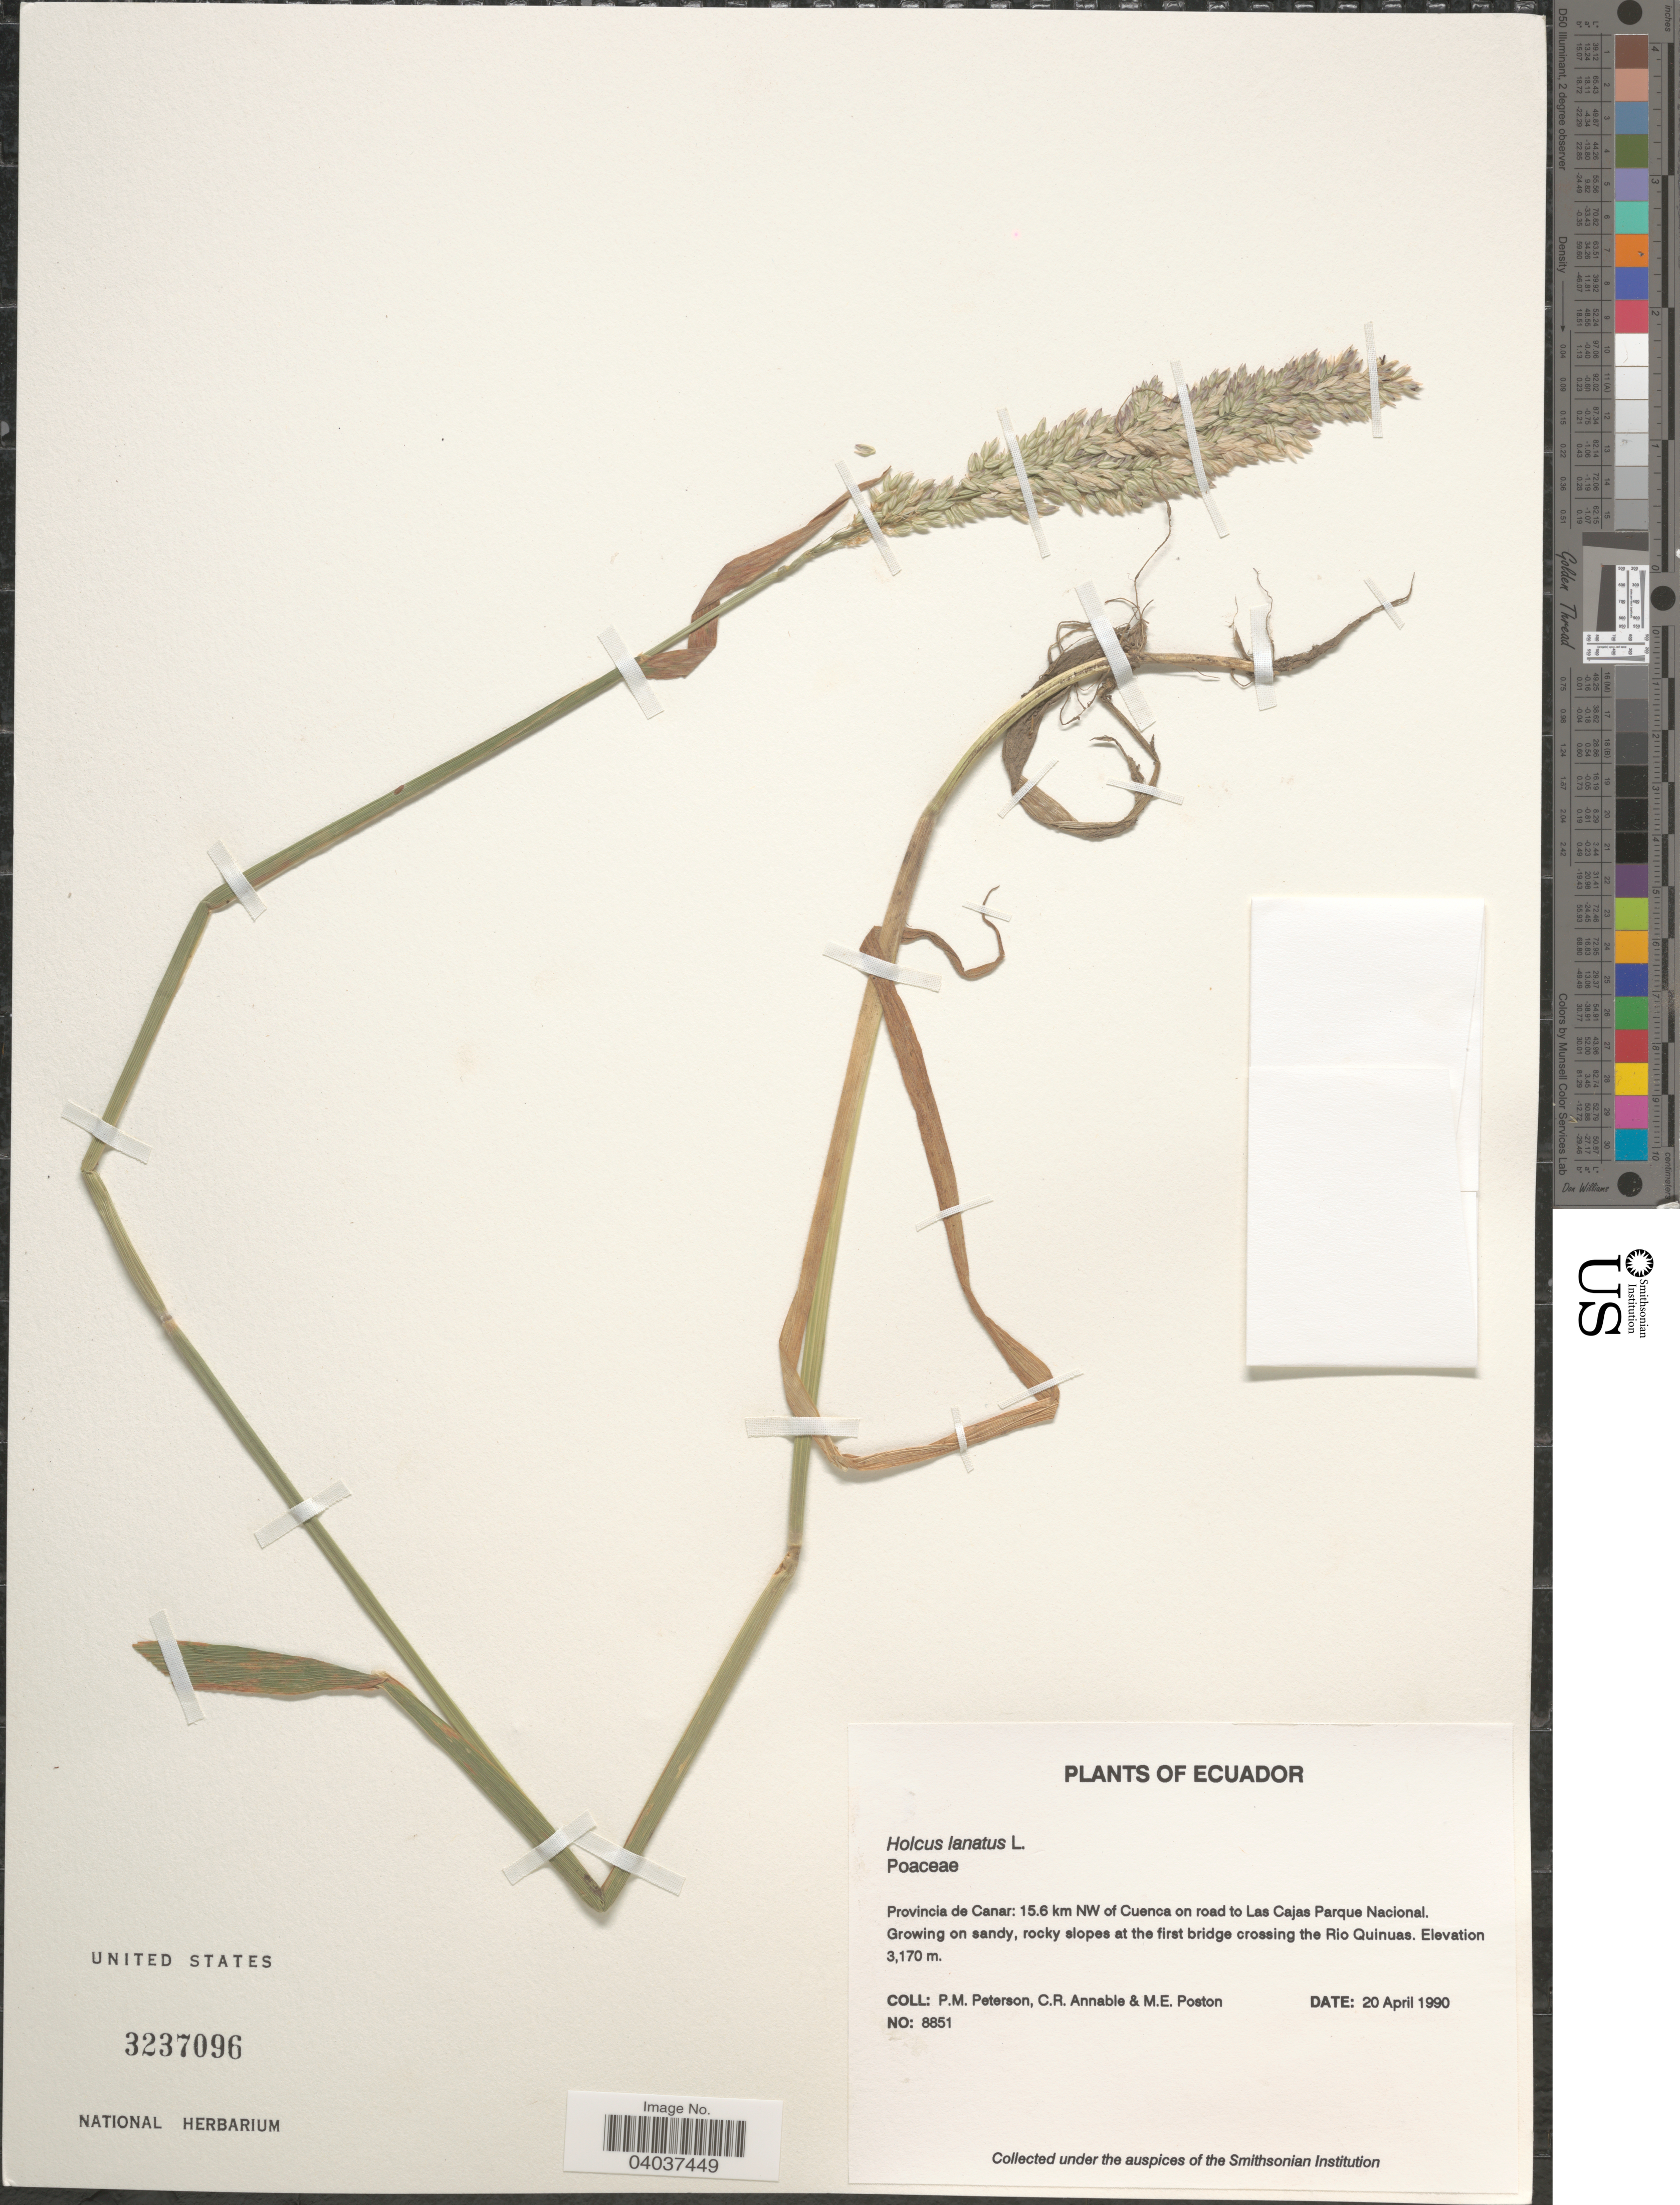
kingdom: Plantae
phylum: Tracheophyta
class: Liliopsida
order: Poales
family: Poaceae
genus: Holcus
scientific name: Holcus lanatus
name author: L.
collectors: P. M. Peterson, C. R. Annable & M. Poston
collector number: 8851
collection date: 1990-04-20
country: Ecuador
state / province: Cañar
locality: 15.6 km NW of Cuenca on road to Las Cajas Parque Nacional.Growing on sandy, rocky slopes at the first bridge crossing the Rio Quinuas.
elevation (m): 3170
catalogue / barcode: US 3237096